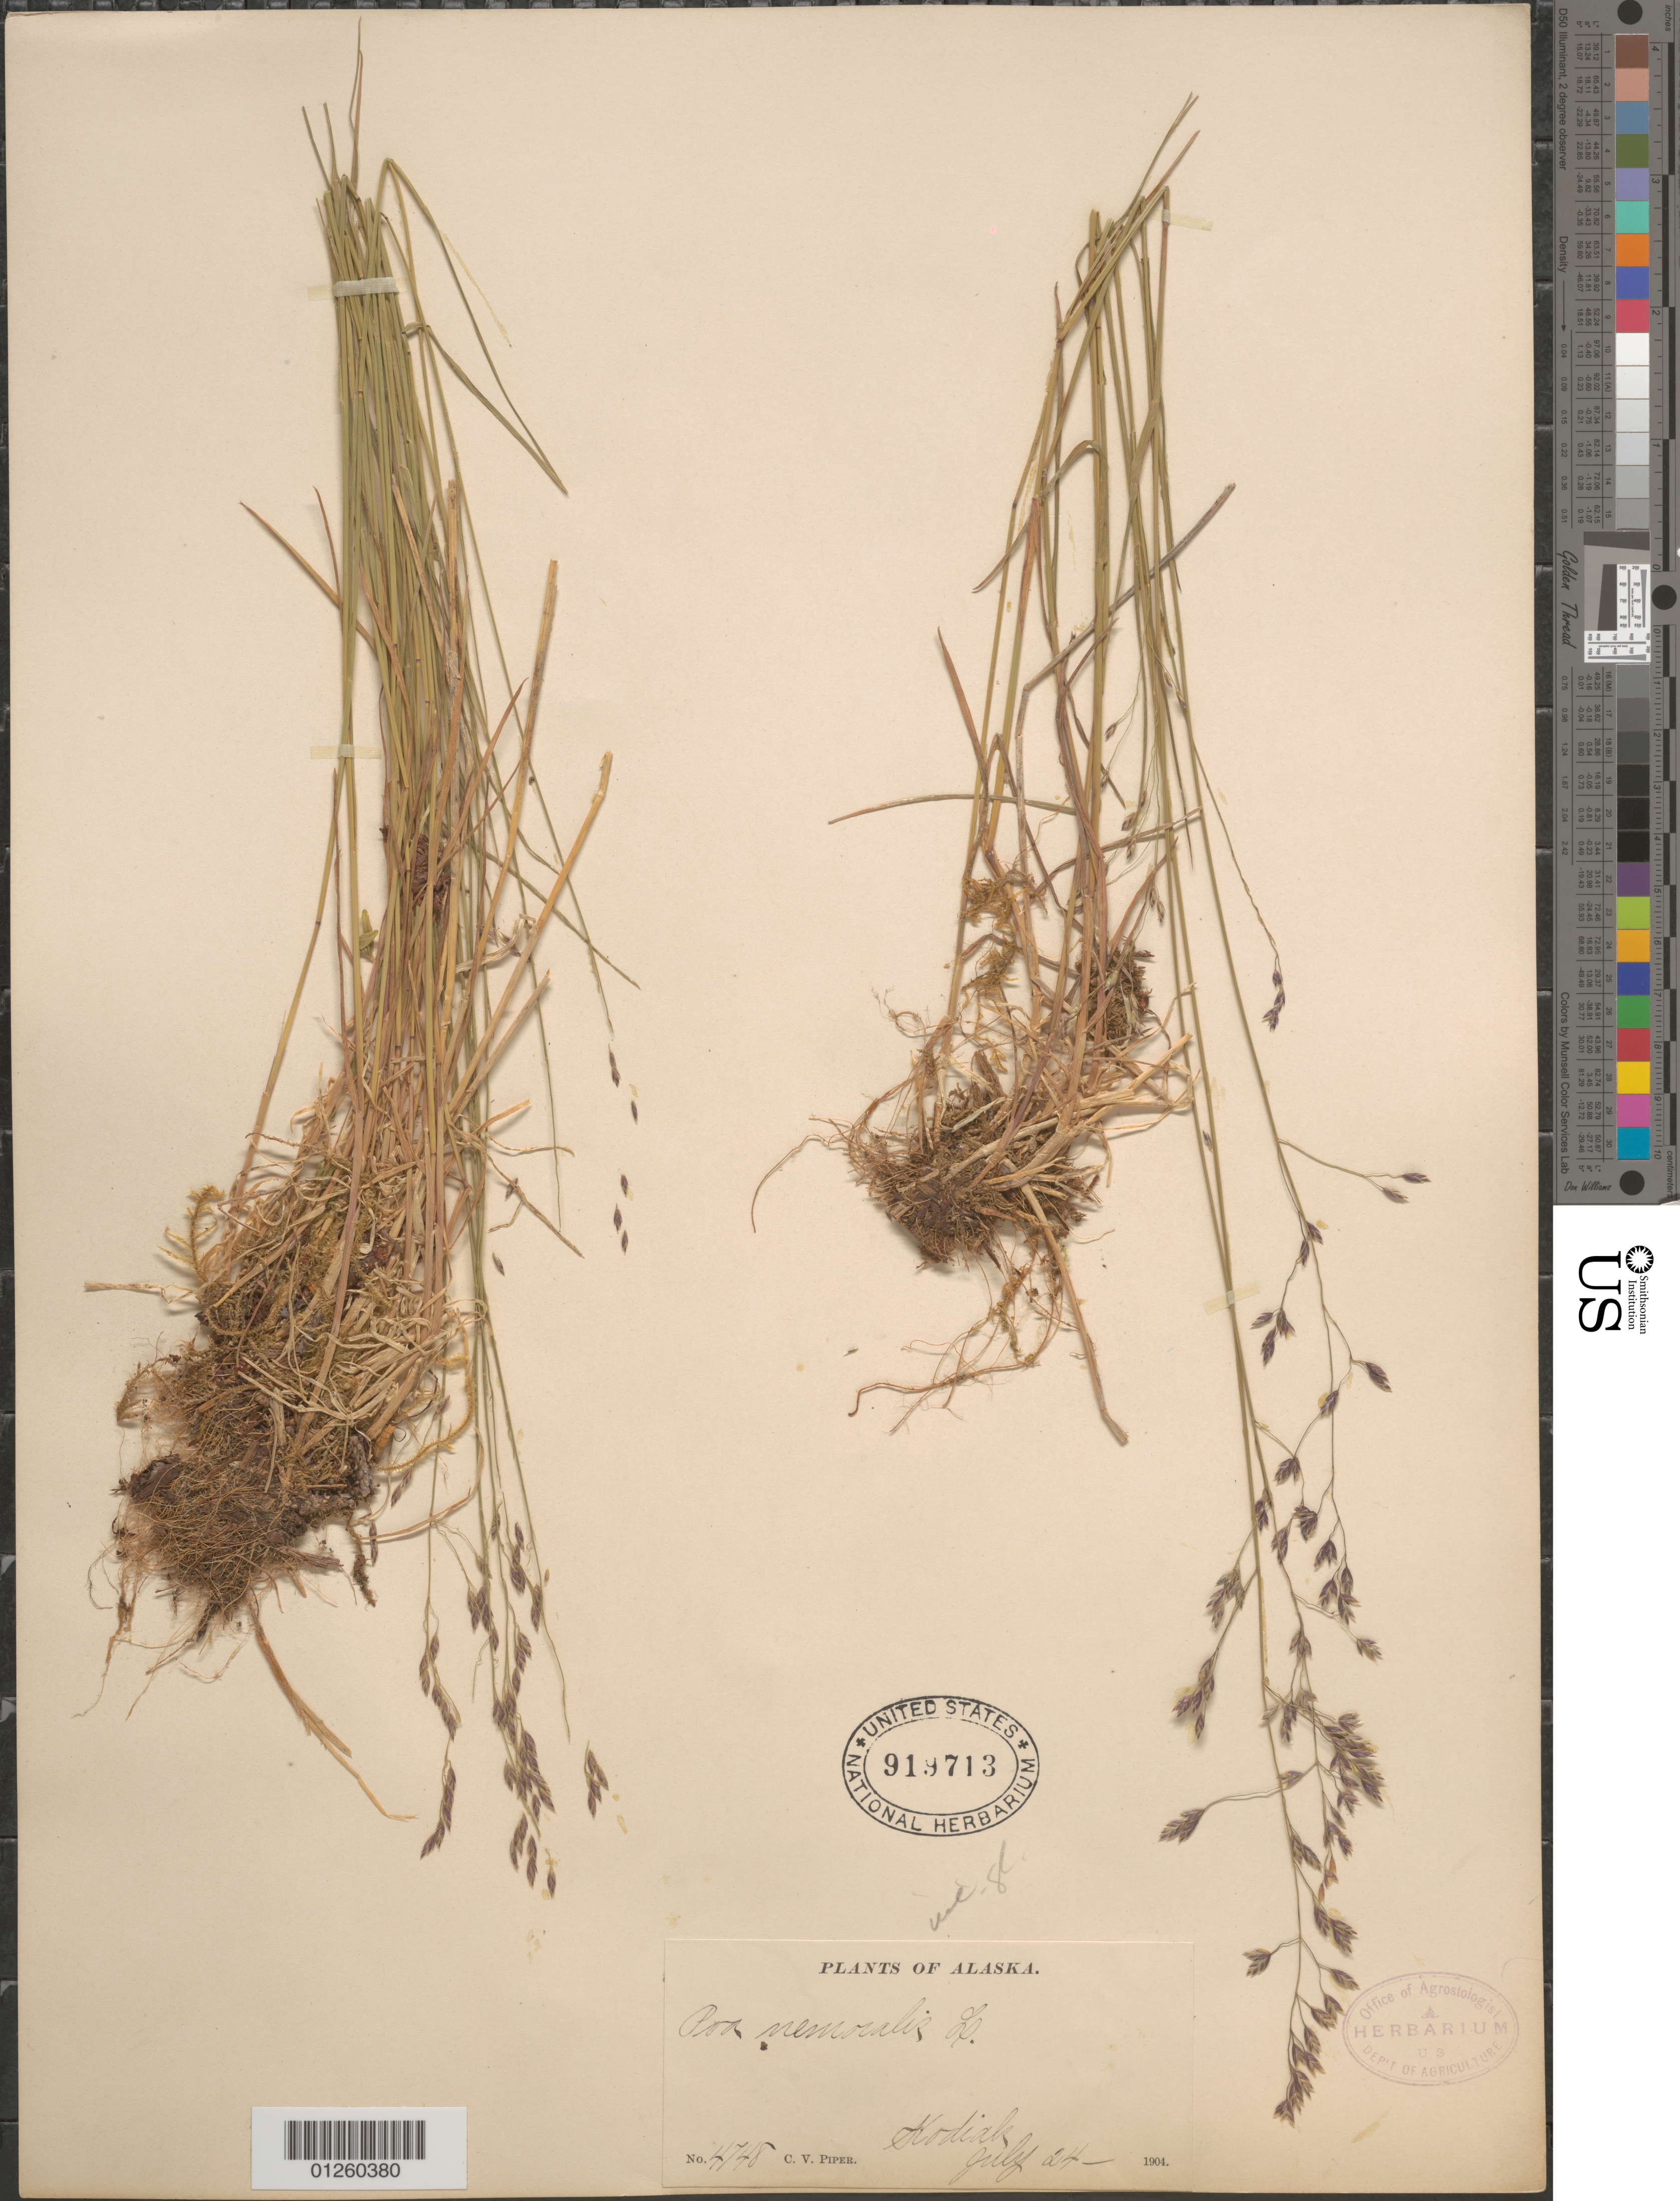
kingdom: Plantae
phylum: Tracheophyta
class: Liliopsida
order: Poales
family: Poaceae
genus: Poa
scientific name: Poa stenantha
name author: Trin.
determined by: Soreng, Robert J., Research Associate (BOT), Smithsonian Institution - National Museum of Natural History (UNITED STATES)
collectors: C. V. Piper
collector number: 4748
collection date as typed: July 24 - 1904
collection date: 1904-07-24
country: United States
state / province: Alaska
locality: Kodiak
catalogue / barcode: US 919713